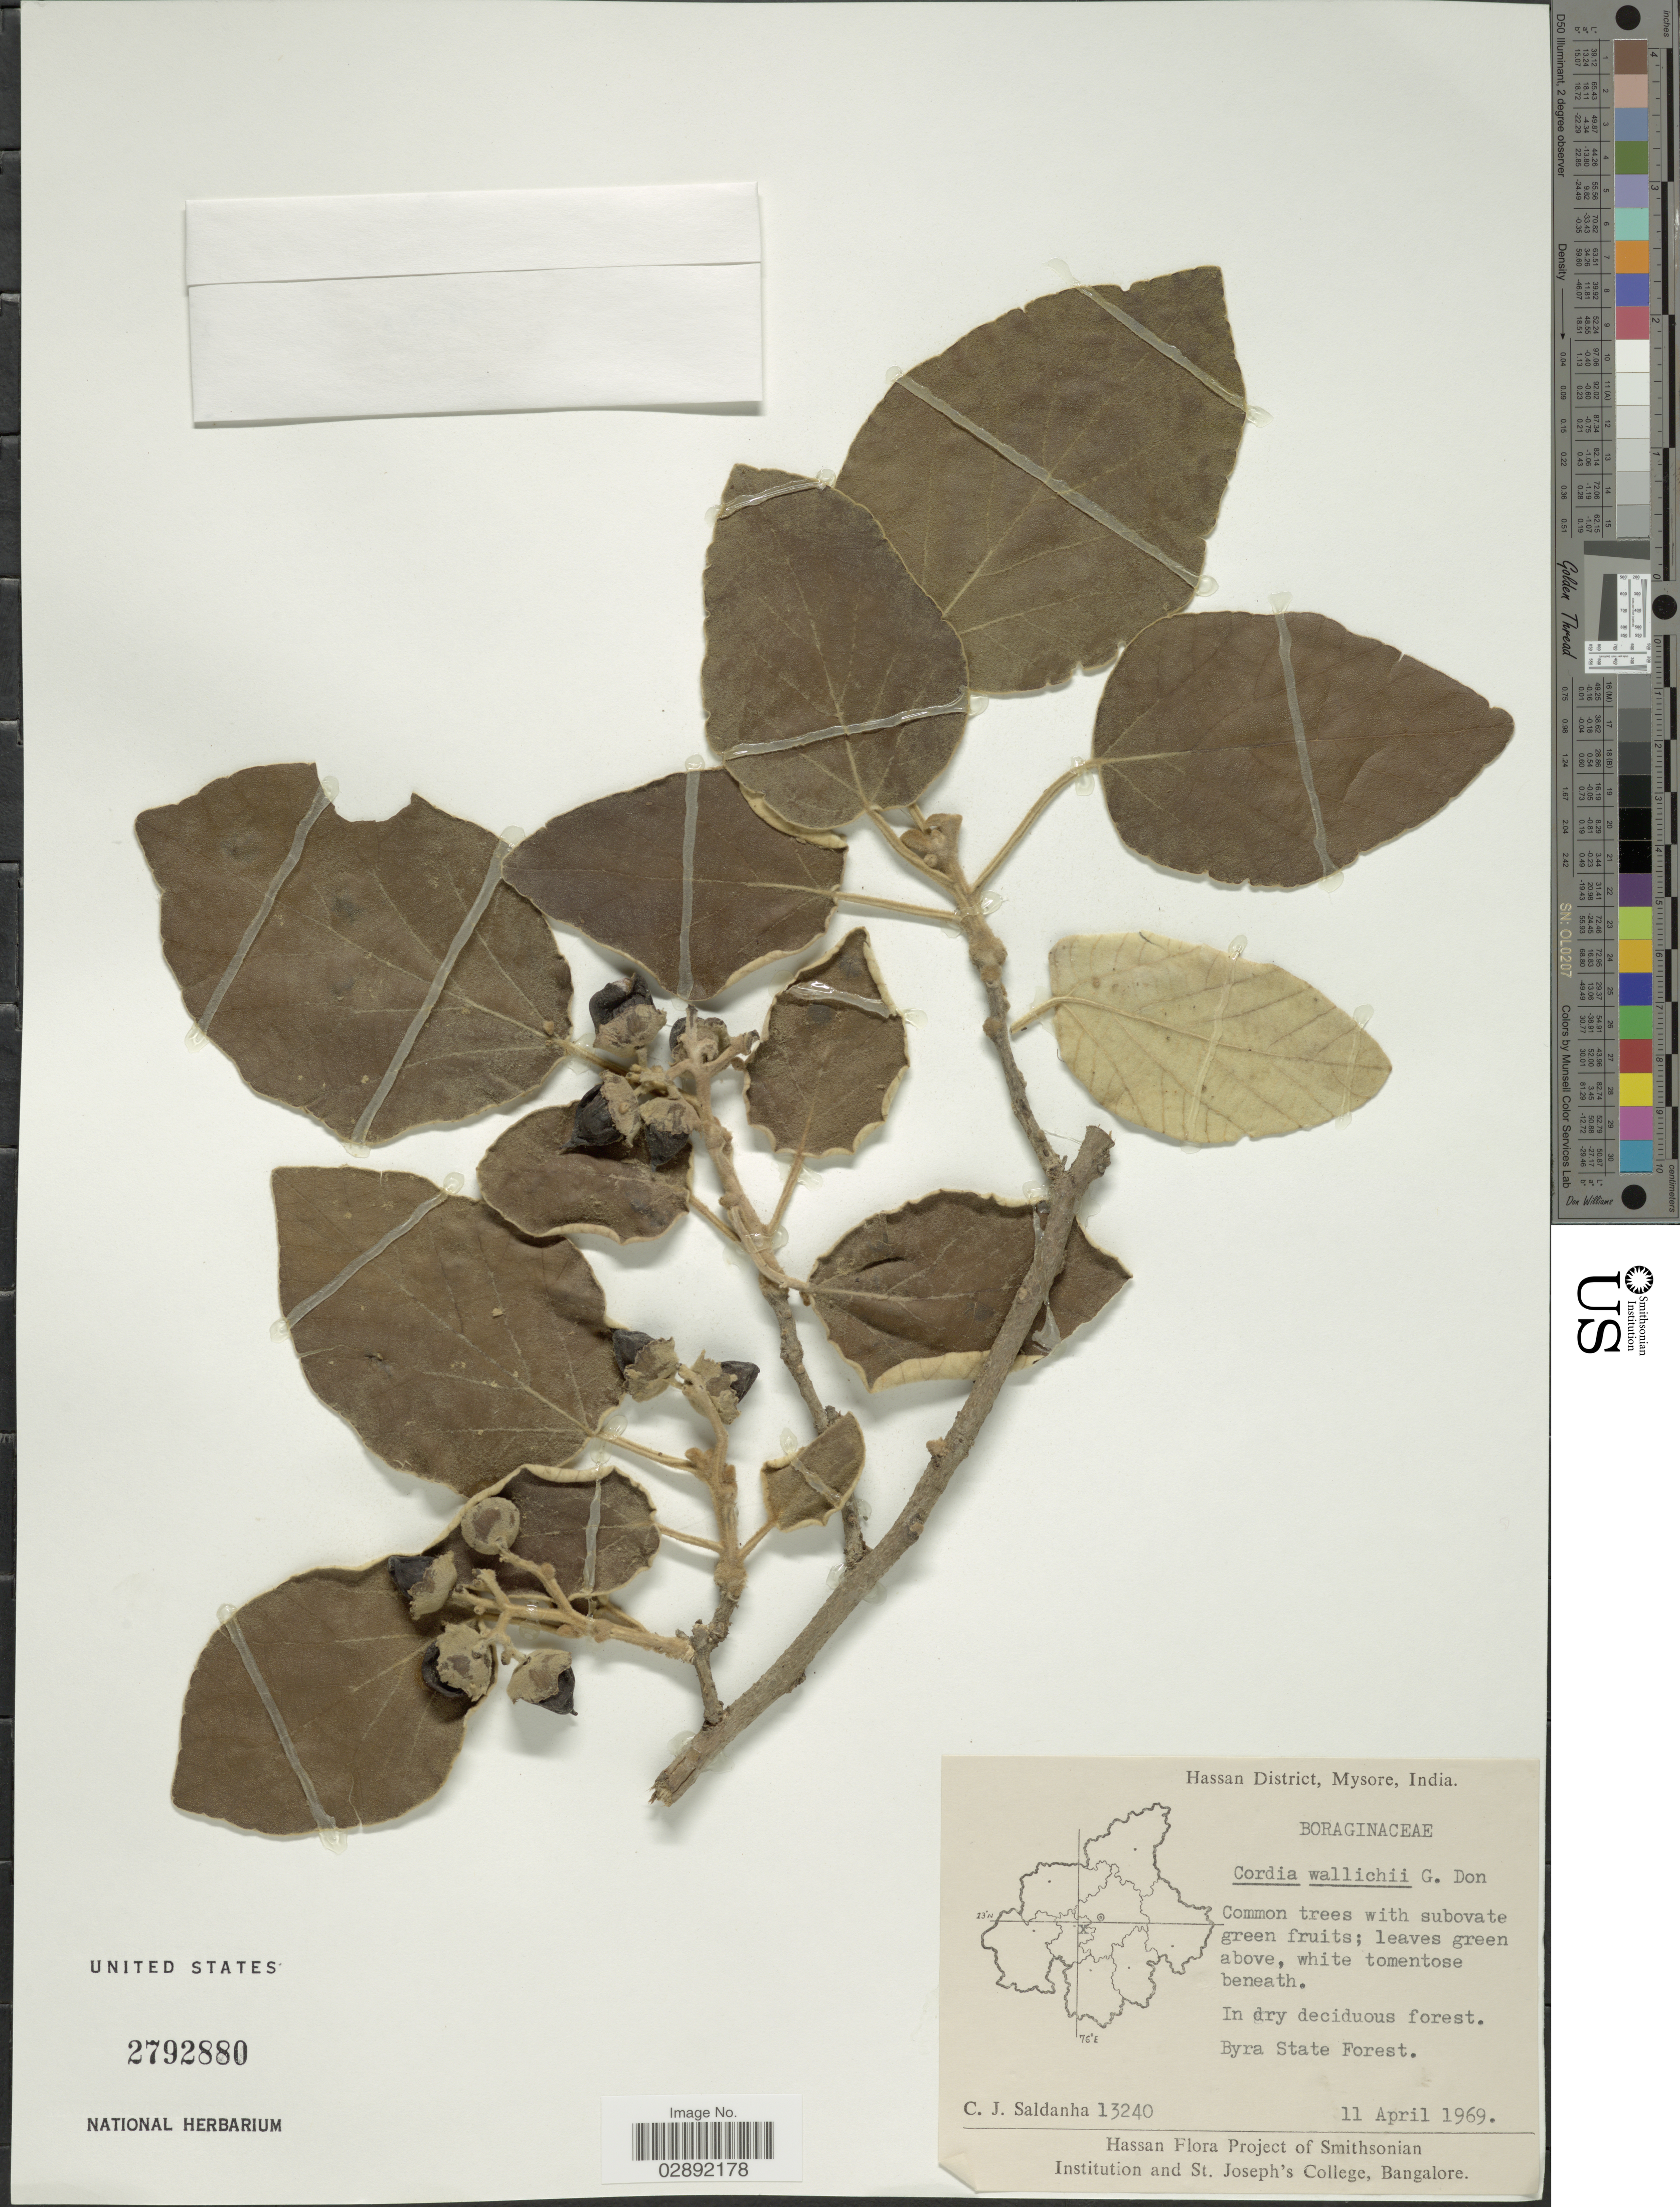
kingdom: Plantae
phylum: Tracheophyta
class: Magnoliopsida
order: Boraginales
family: Cordiaceae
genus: Cordia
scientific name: Cordia wallichii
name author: G. Don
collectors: C. J. Saldanha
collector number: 13240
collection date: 1969-04-11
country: India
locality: Hassan District, Mysore. Byra State Forest.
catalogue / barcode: US 2792880